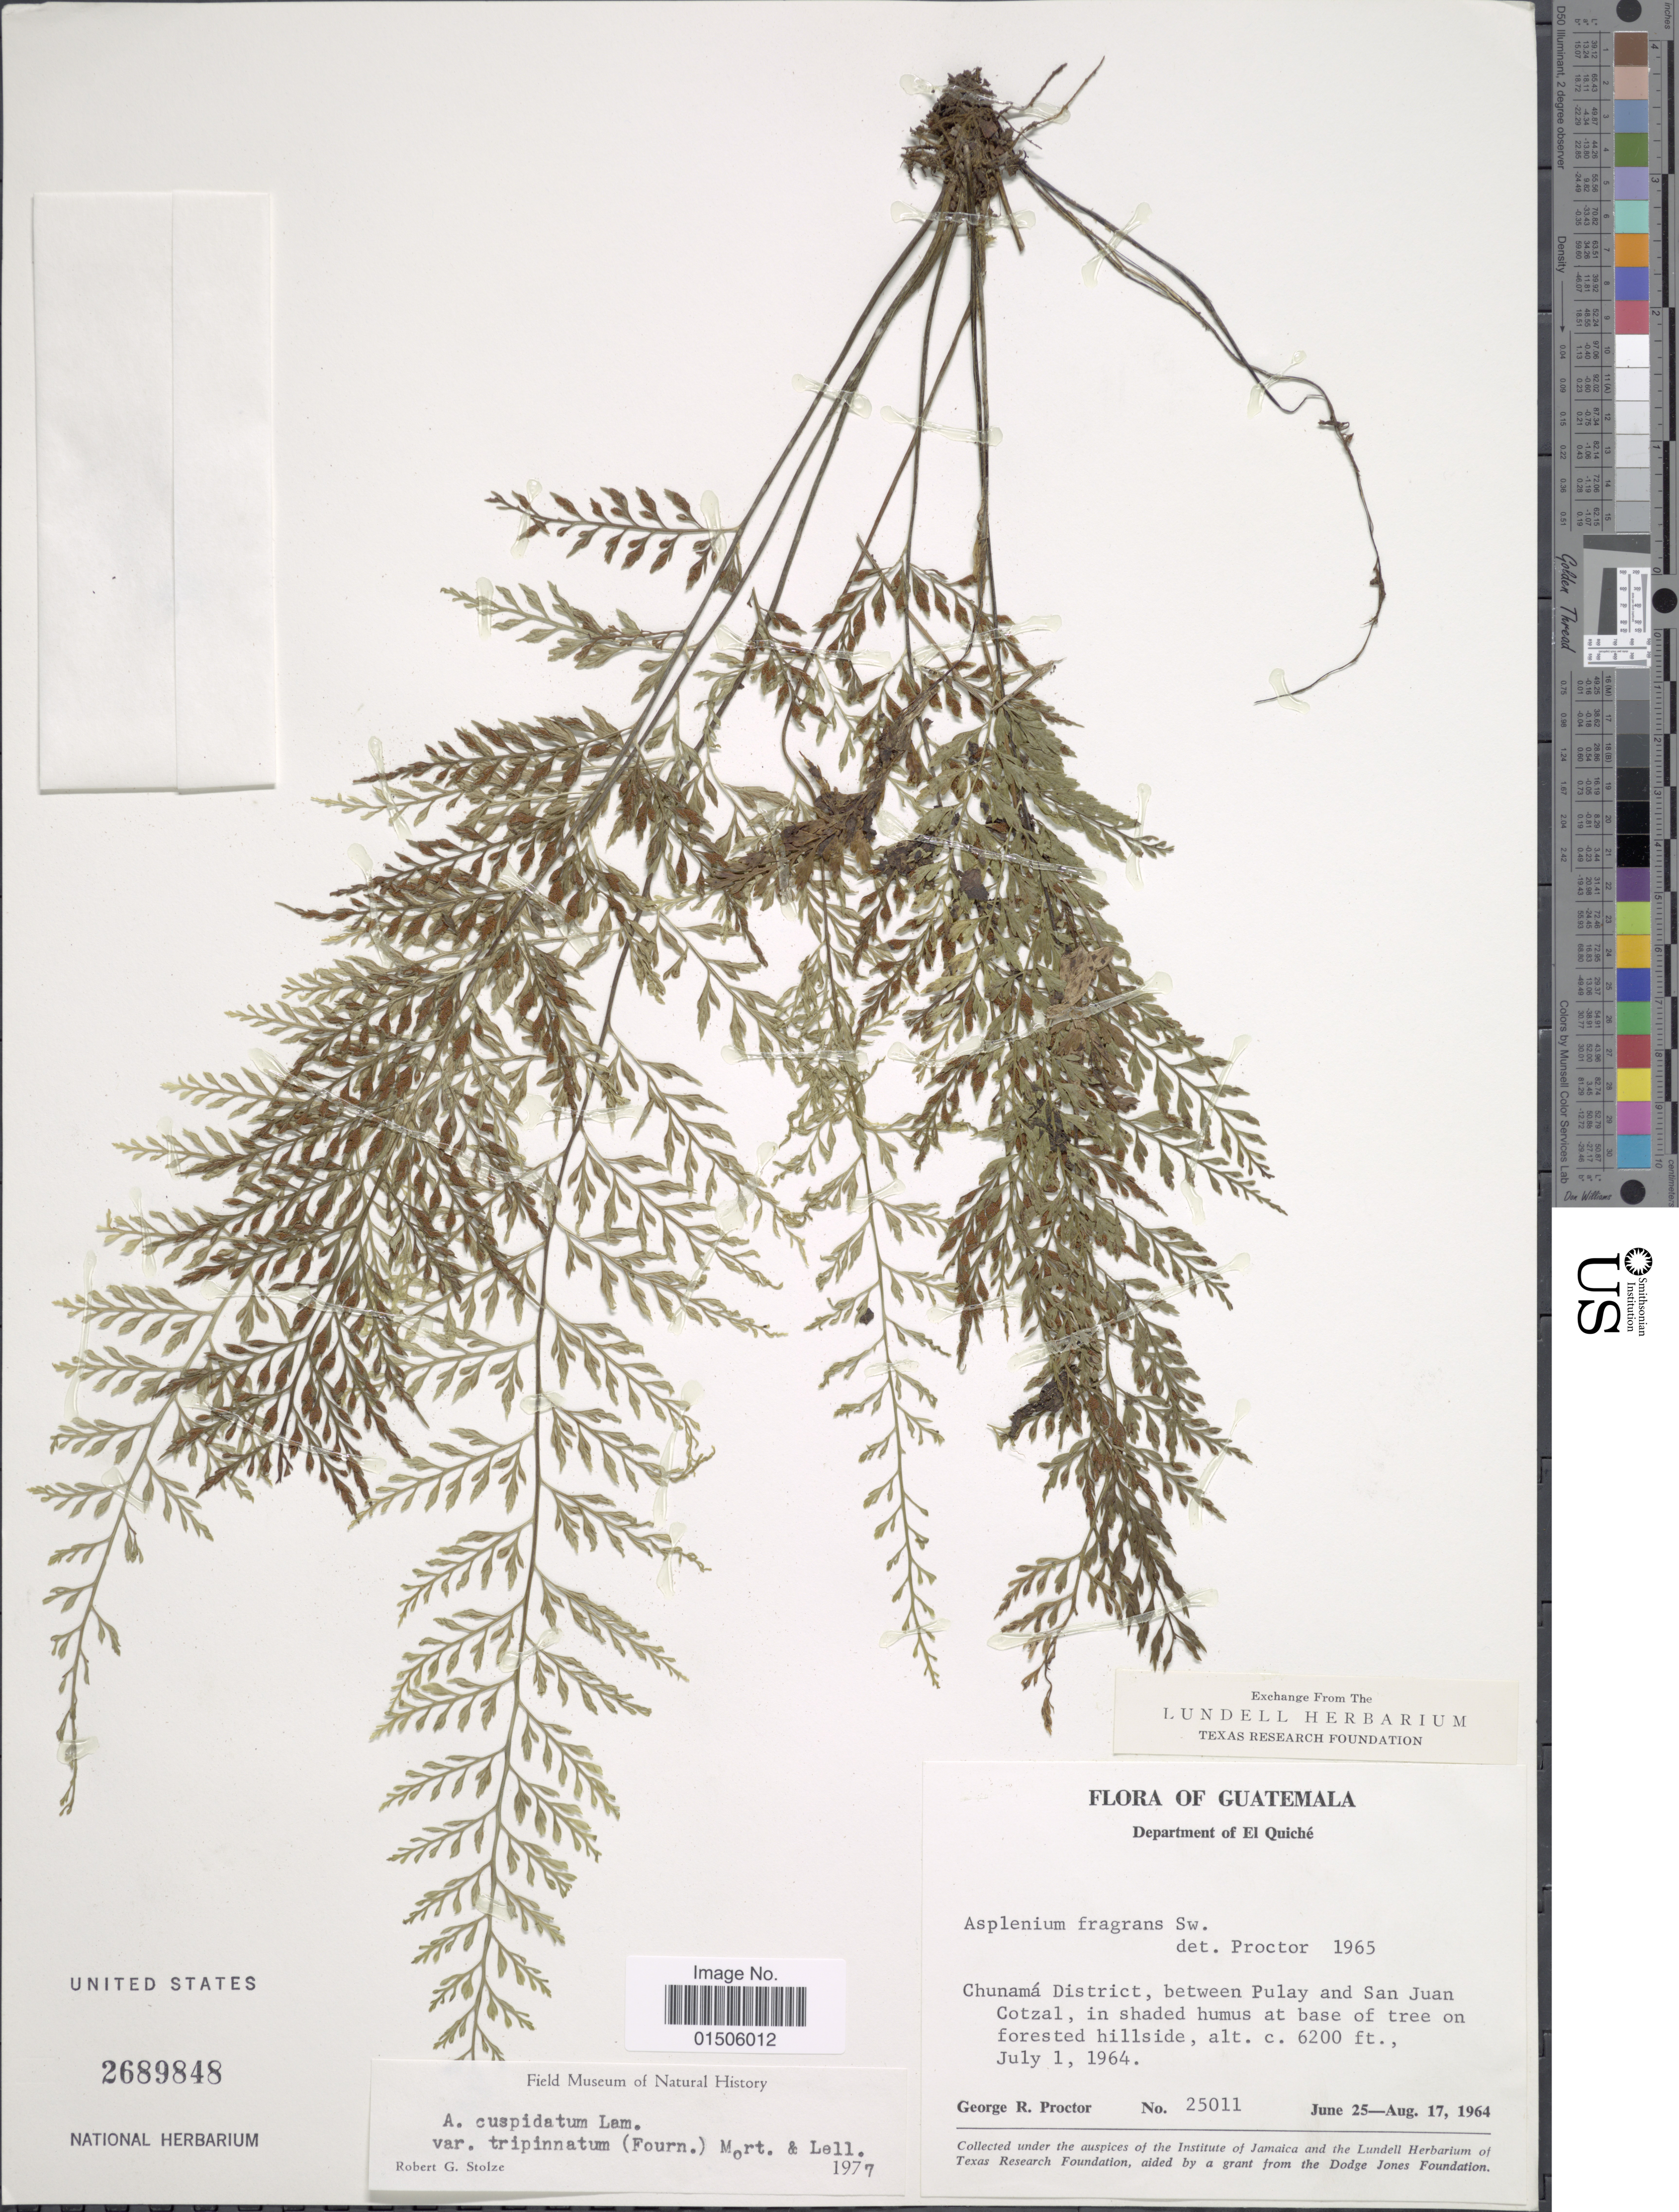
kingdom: Plantae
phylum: Tracheophyta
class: Polypodiopsida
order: Polypodiales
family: Aspleniaceae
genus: Asplenium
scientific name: Asplenium cuspidatum var. tripinnatum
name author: (E. Fourn.) C.V. Morton & Lellinger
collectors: G. R. Proctor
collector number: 25011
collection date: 1964-06-25/1964-08-17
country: Guatemala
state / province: El Quiché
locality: Department of El Quiche. Chunama District, between Pulay and San Juan Cotzal, in shaded humus at base of tree on forested hillside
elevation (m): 1890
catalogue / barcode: US 2689848